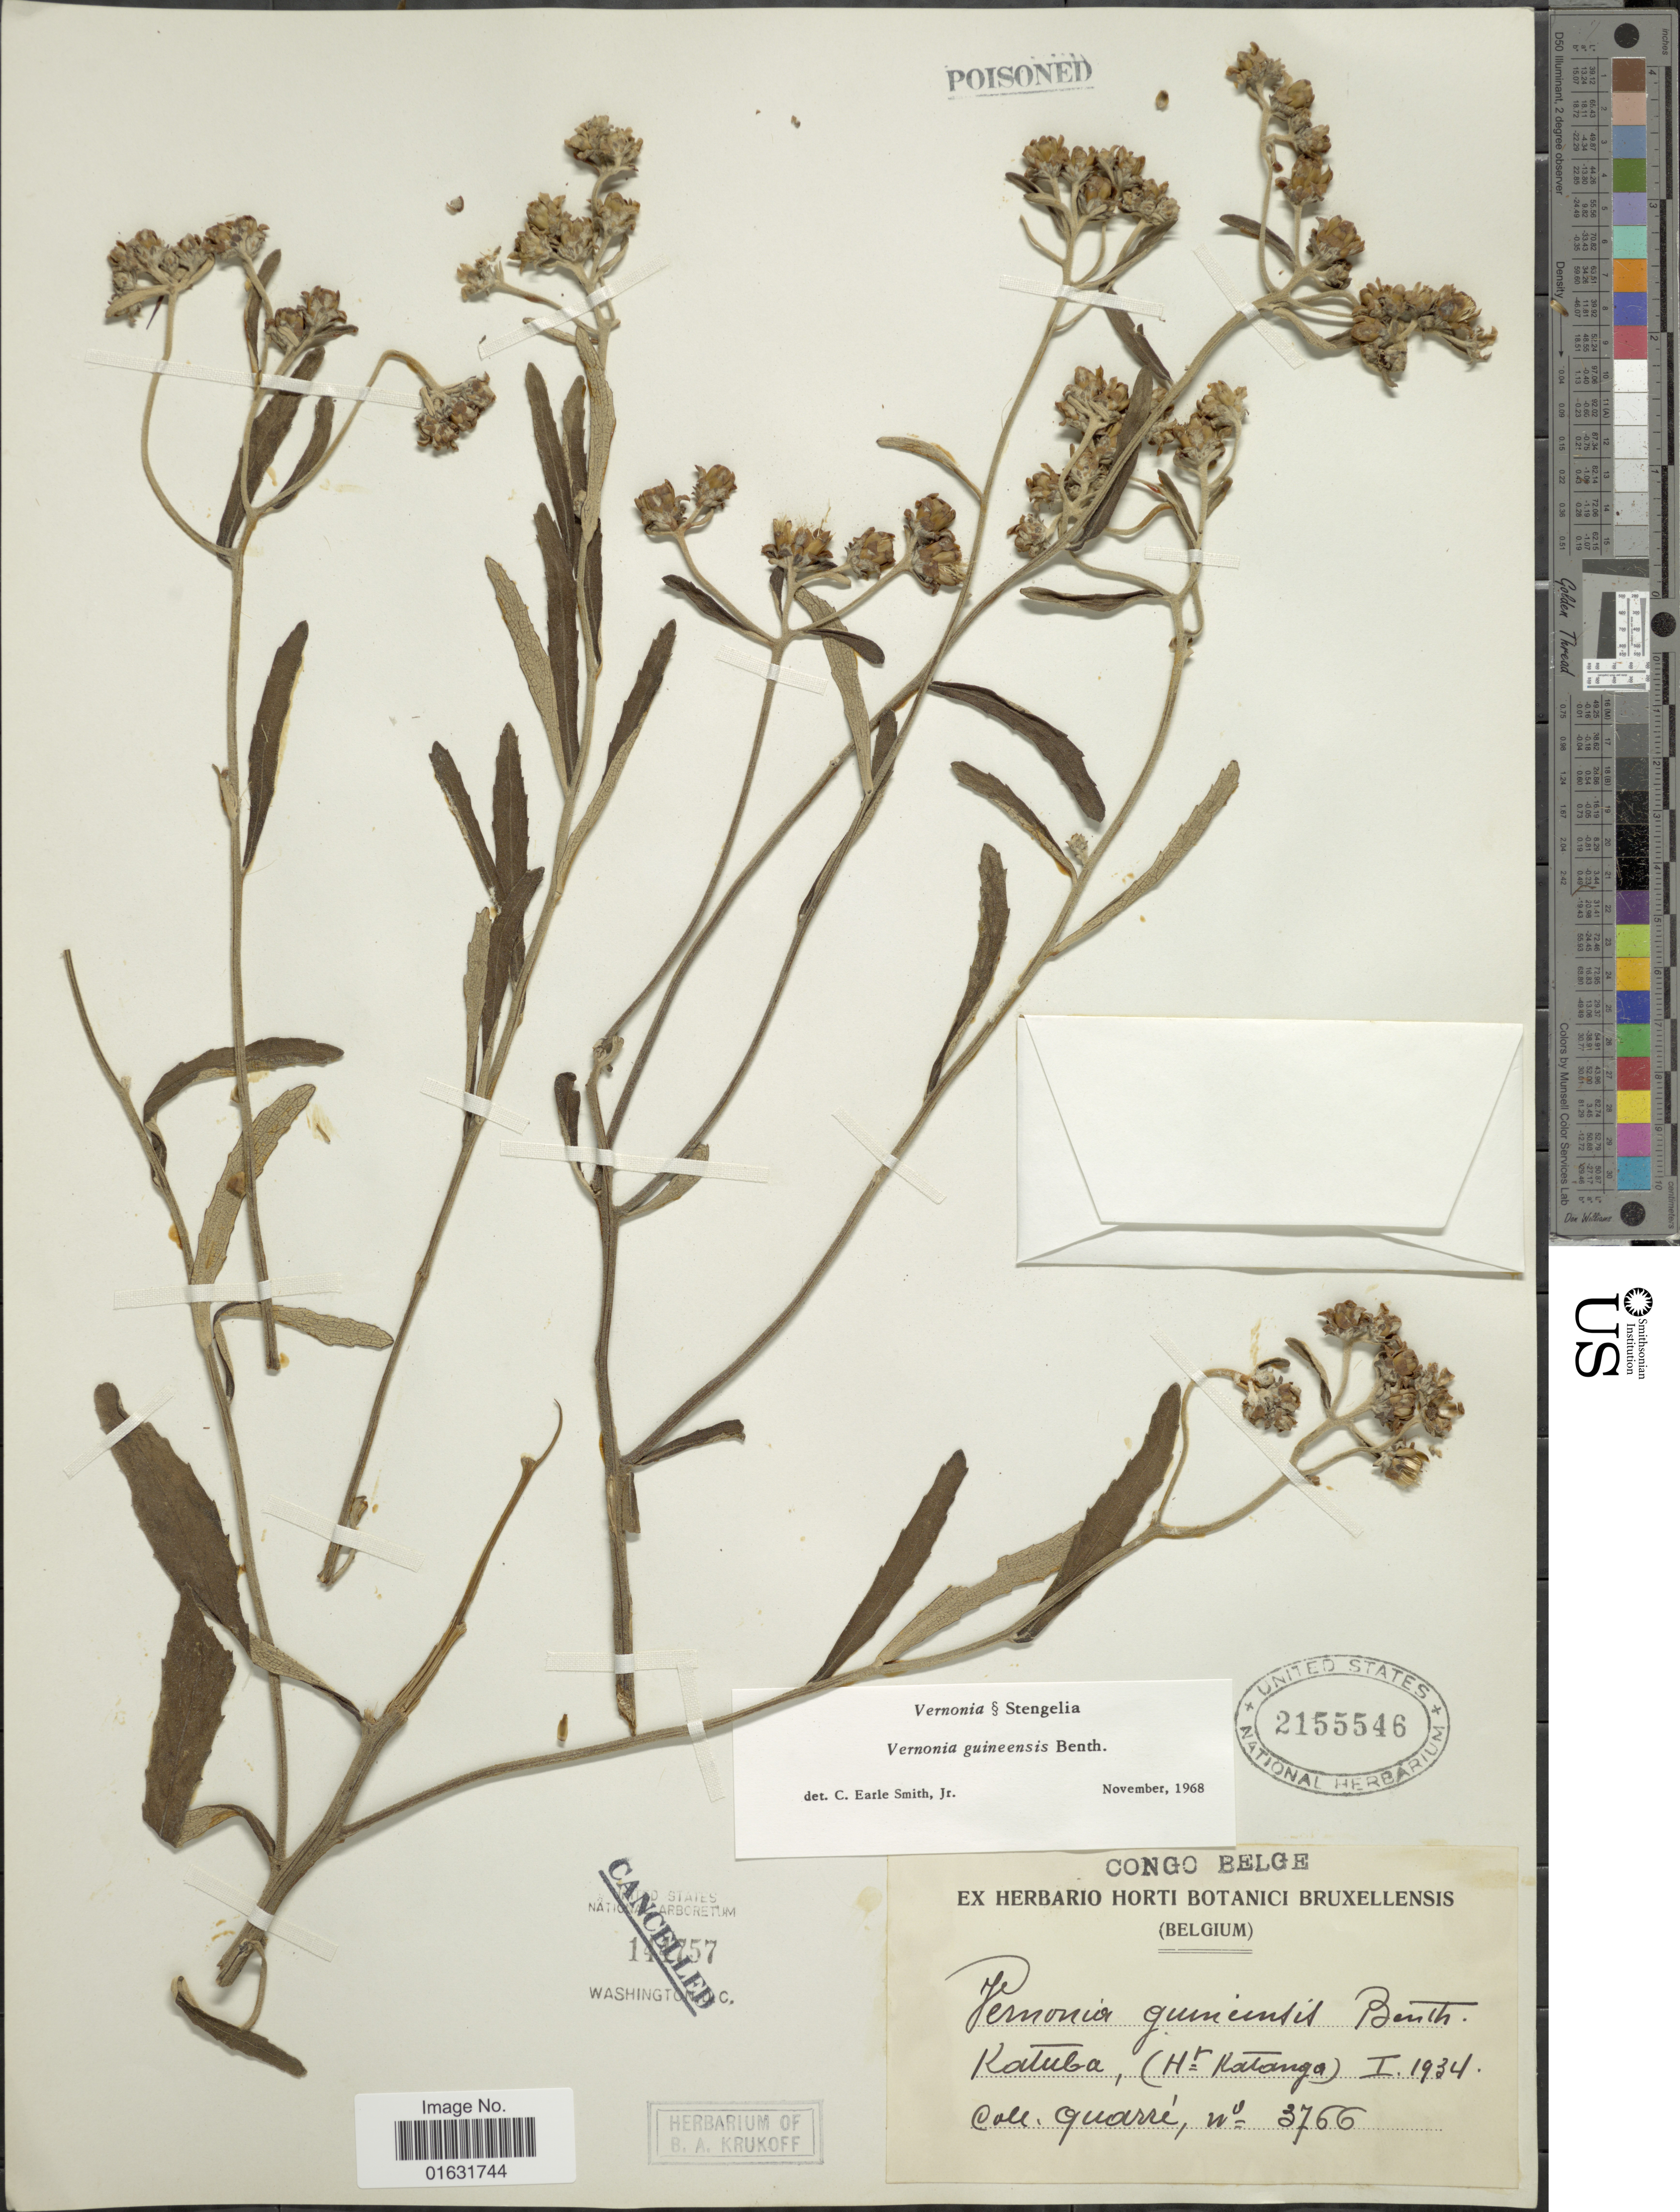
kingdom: Plantae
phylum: Tracheophyta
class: Magnoliopsida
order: Asterales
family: Asteraceae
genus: Baccharoides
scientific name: Baccharoides guineensis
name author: (Benth. in Benth. & Hook. f.) H. Rob.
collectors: -. Quarre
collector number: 3766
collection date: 1934-01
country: Congo, Democratic Republic of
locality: Congo Belge, Katuba (Ht Katanga).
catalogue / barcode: US 2155546